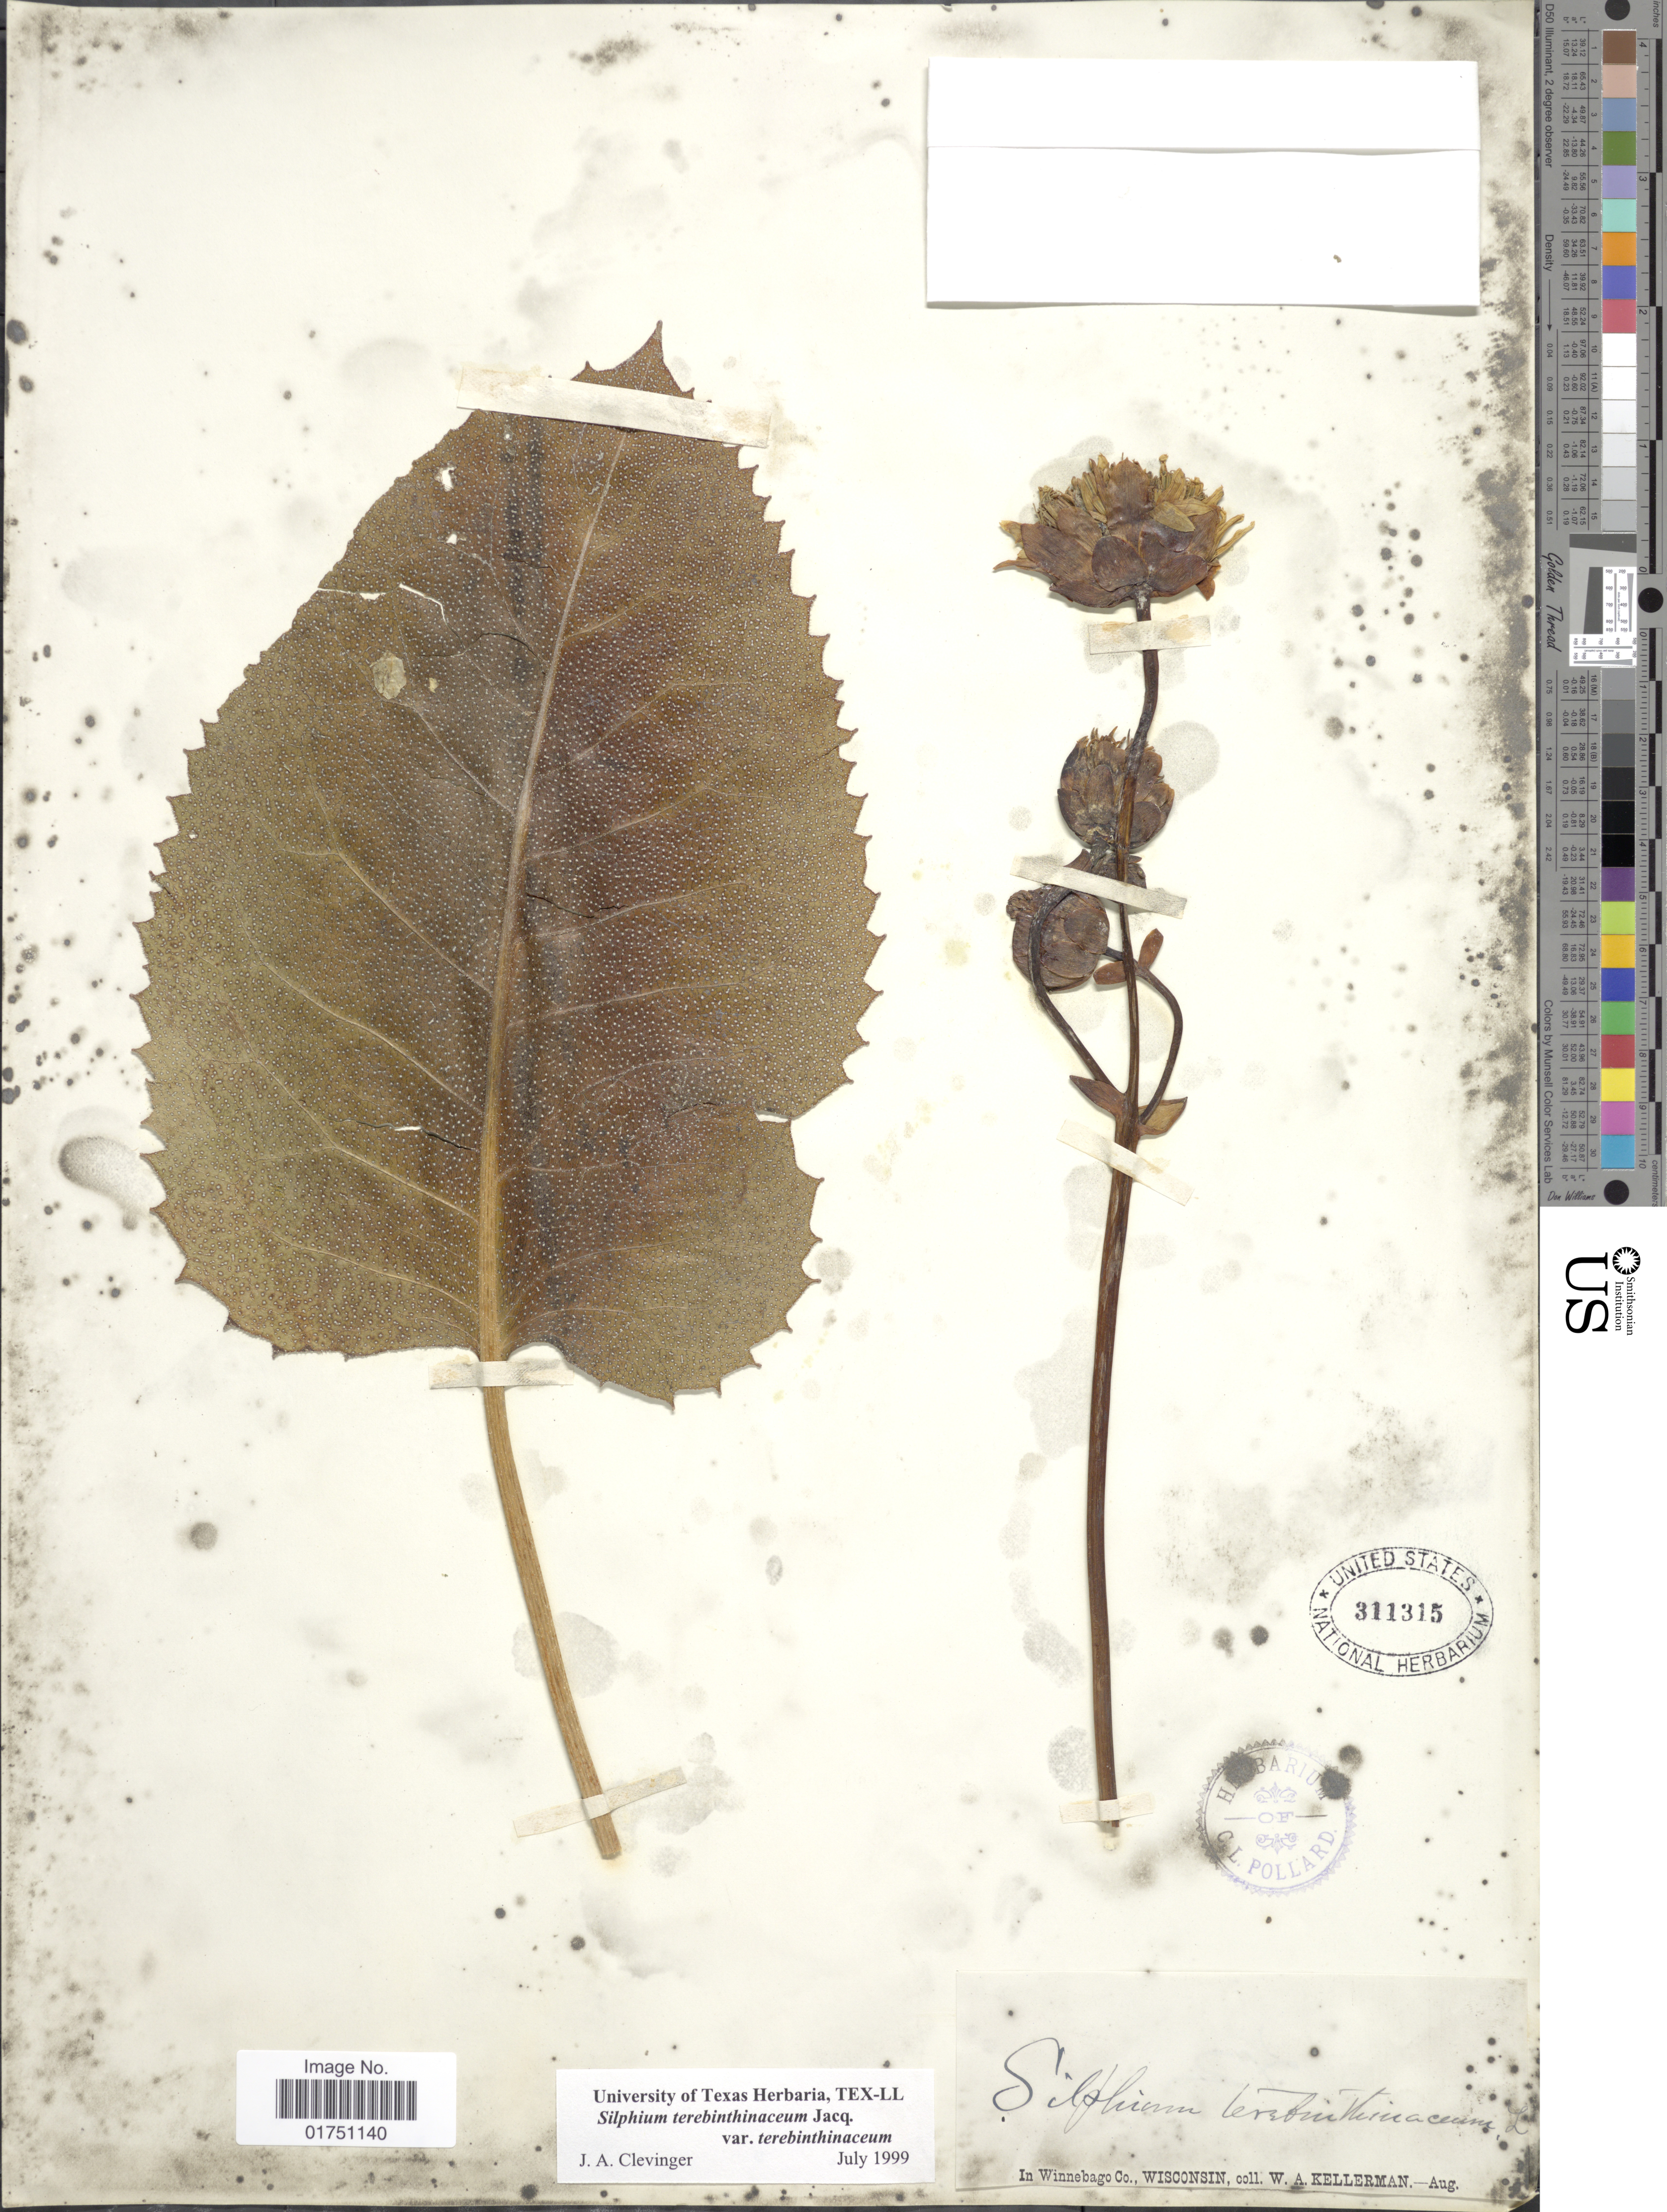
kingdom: Plantae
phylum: Tracheophyta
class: Magnoliopsida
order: Asterales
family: Asteraceae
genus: Silphium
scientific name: Silphium terebinthinaceum var. terebinthinaceum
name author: Jacq.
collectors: W. Kellerman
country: United States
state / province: Wisconsin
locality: In Winnebago Co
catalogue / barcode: US 311315